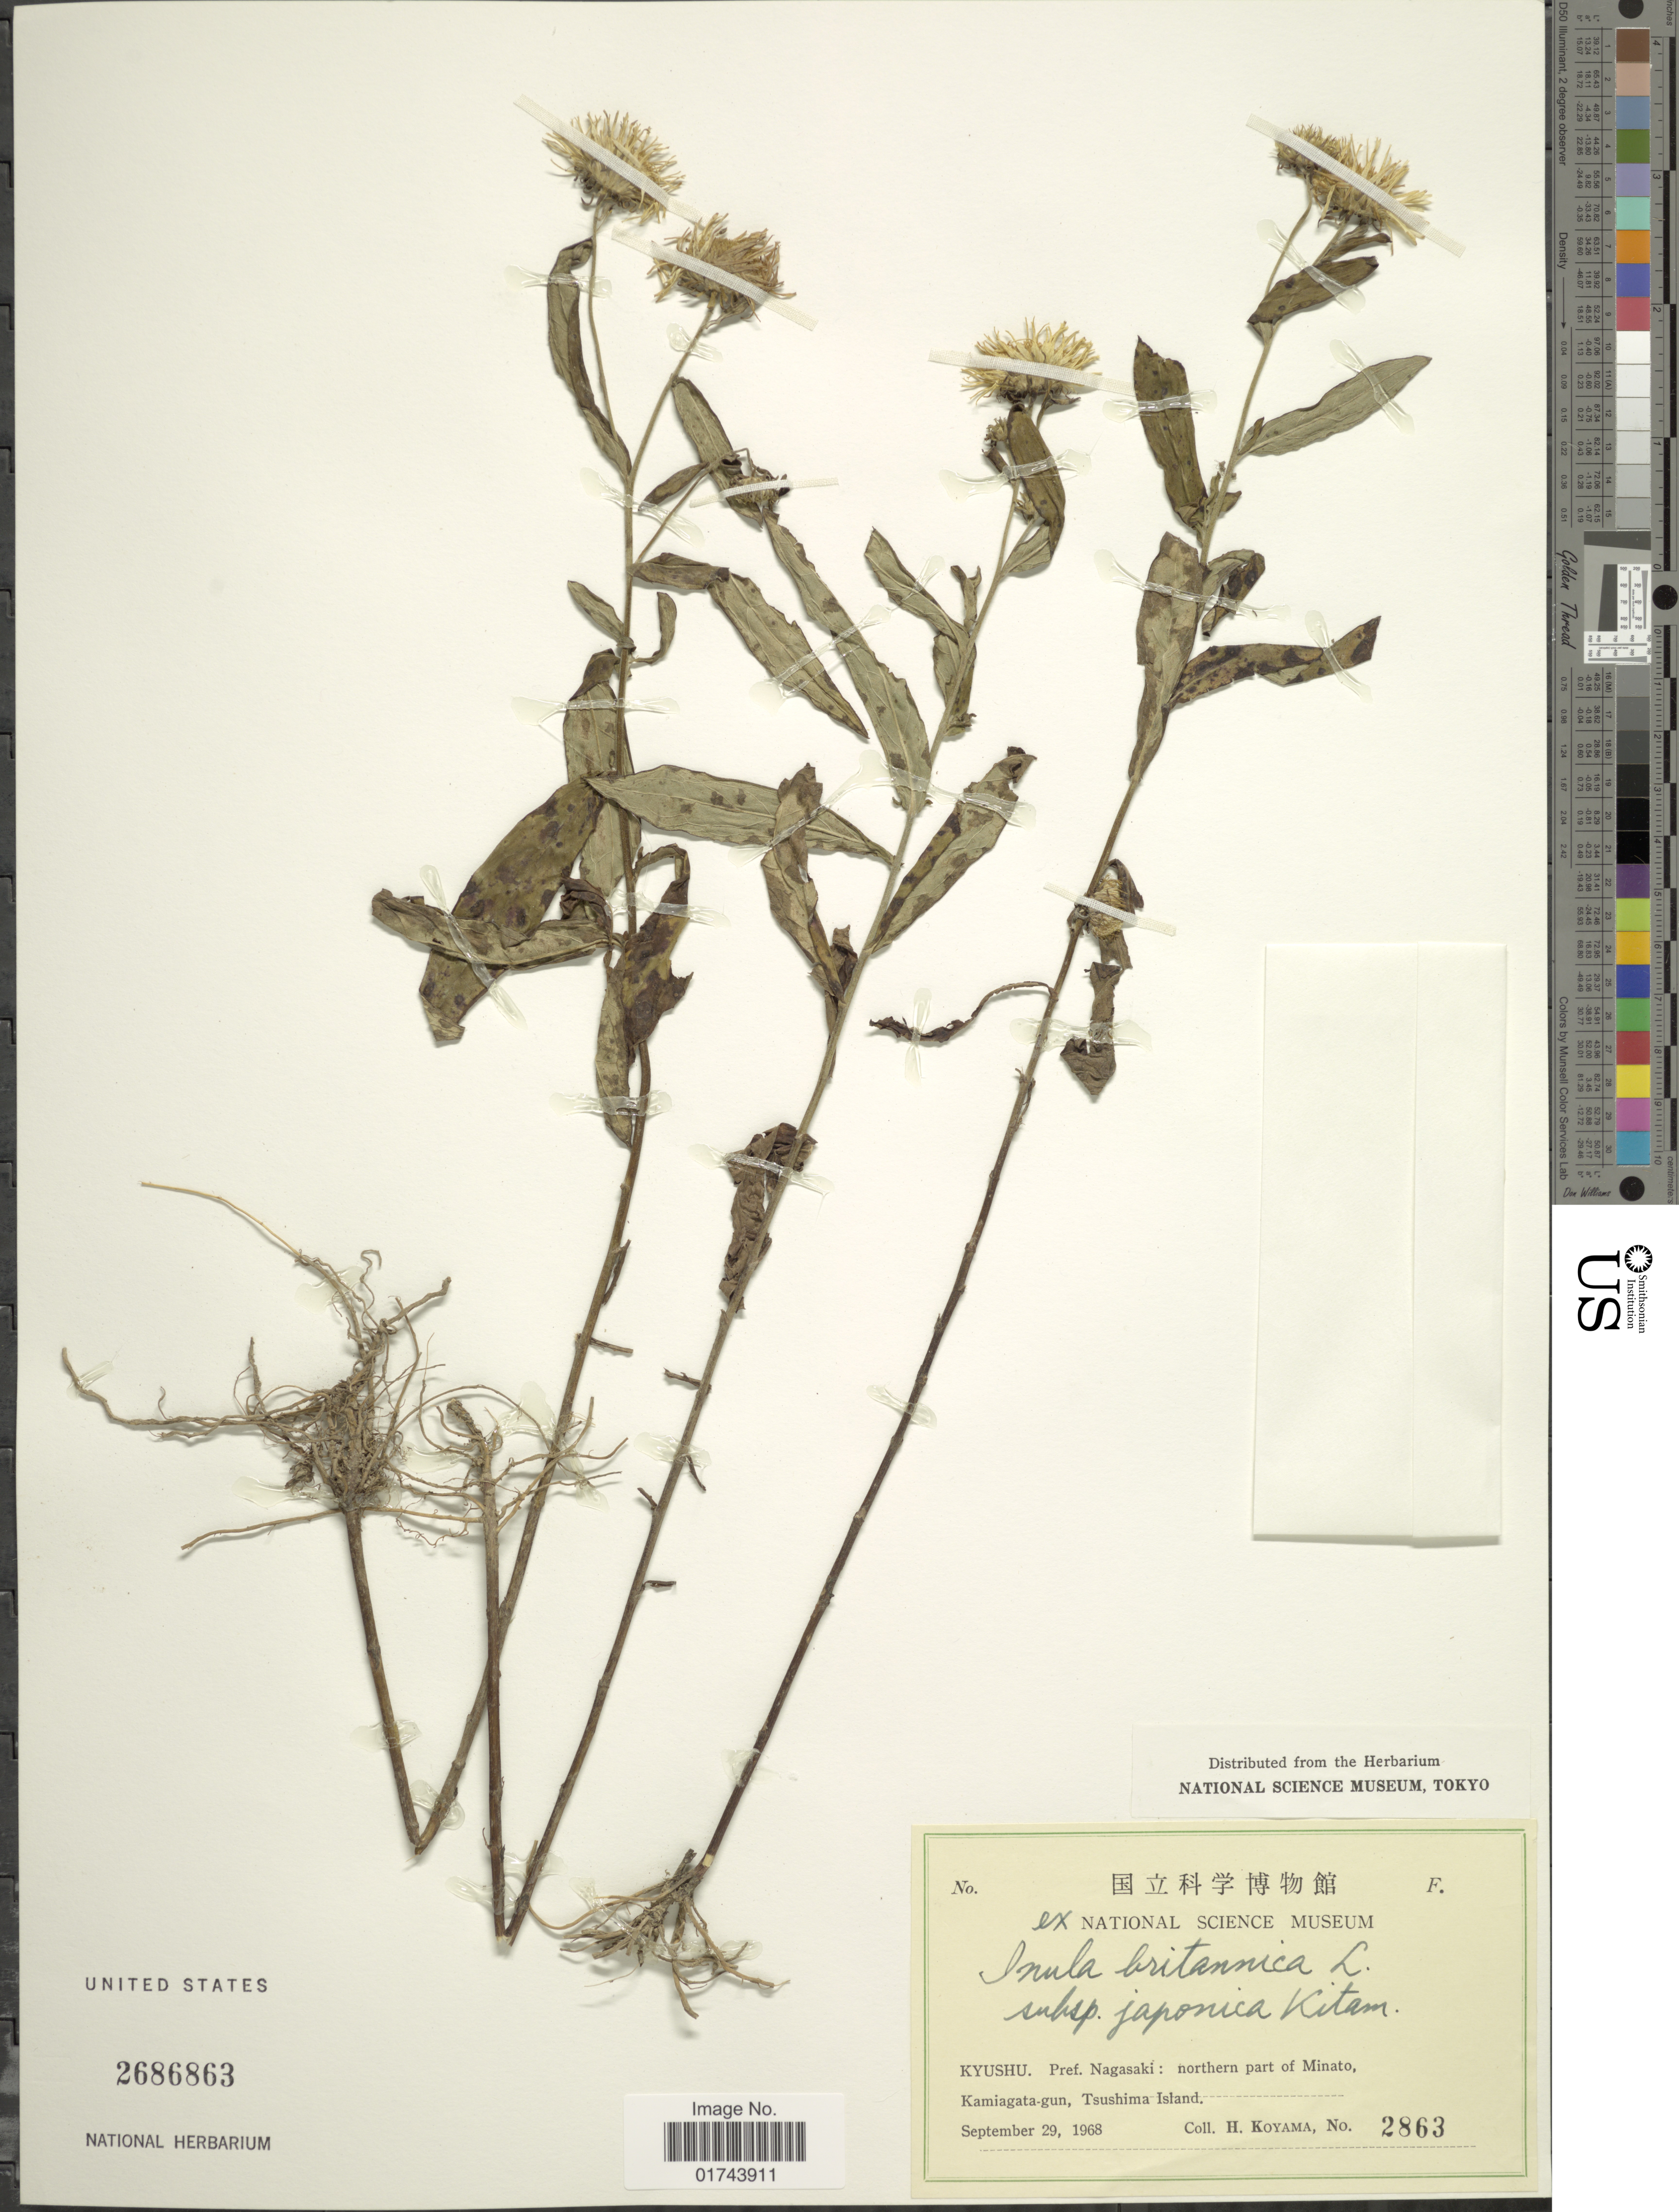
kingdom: Plantae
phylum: Tracheophyta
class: Magnoliopsida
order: Asterales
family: Asteraceae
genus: Inula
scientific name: Inula britannica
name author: L.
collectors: H. Koyama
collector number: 2863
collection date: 1968-09-29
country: Japan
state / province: Nagasaki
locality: Kyushu, Pref. Nagasaki: northern part of Minato, Kamiagata-gun, Tsushima Island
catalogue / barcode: US 2686863